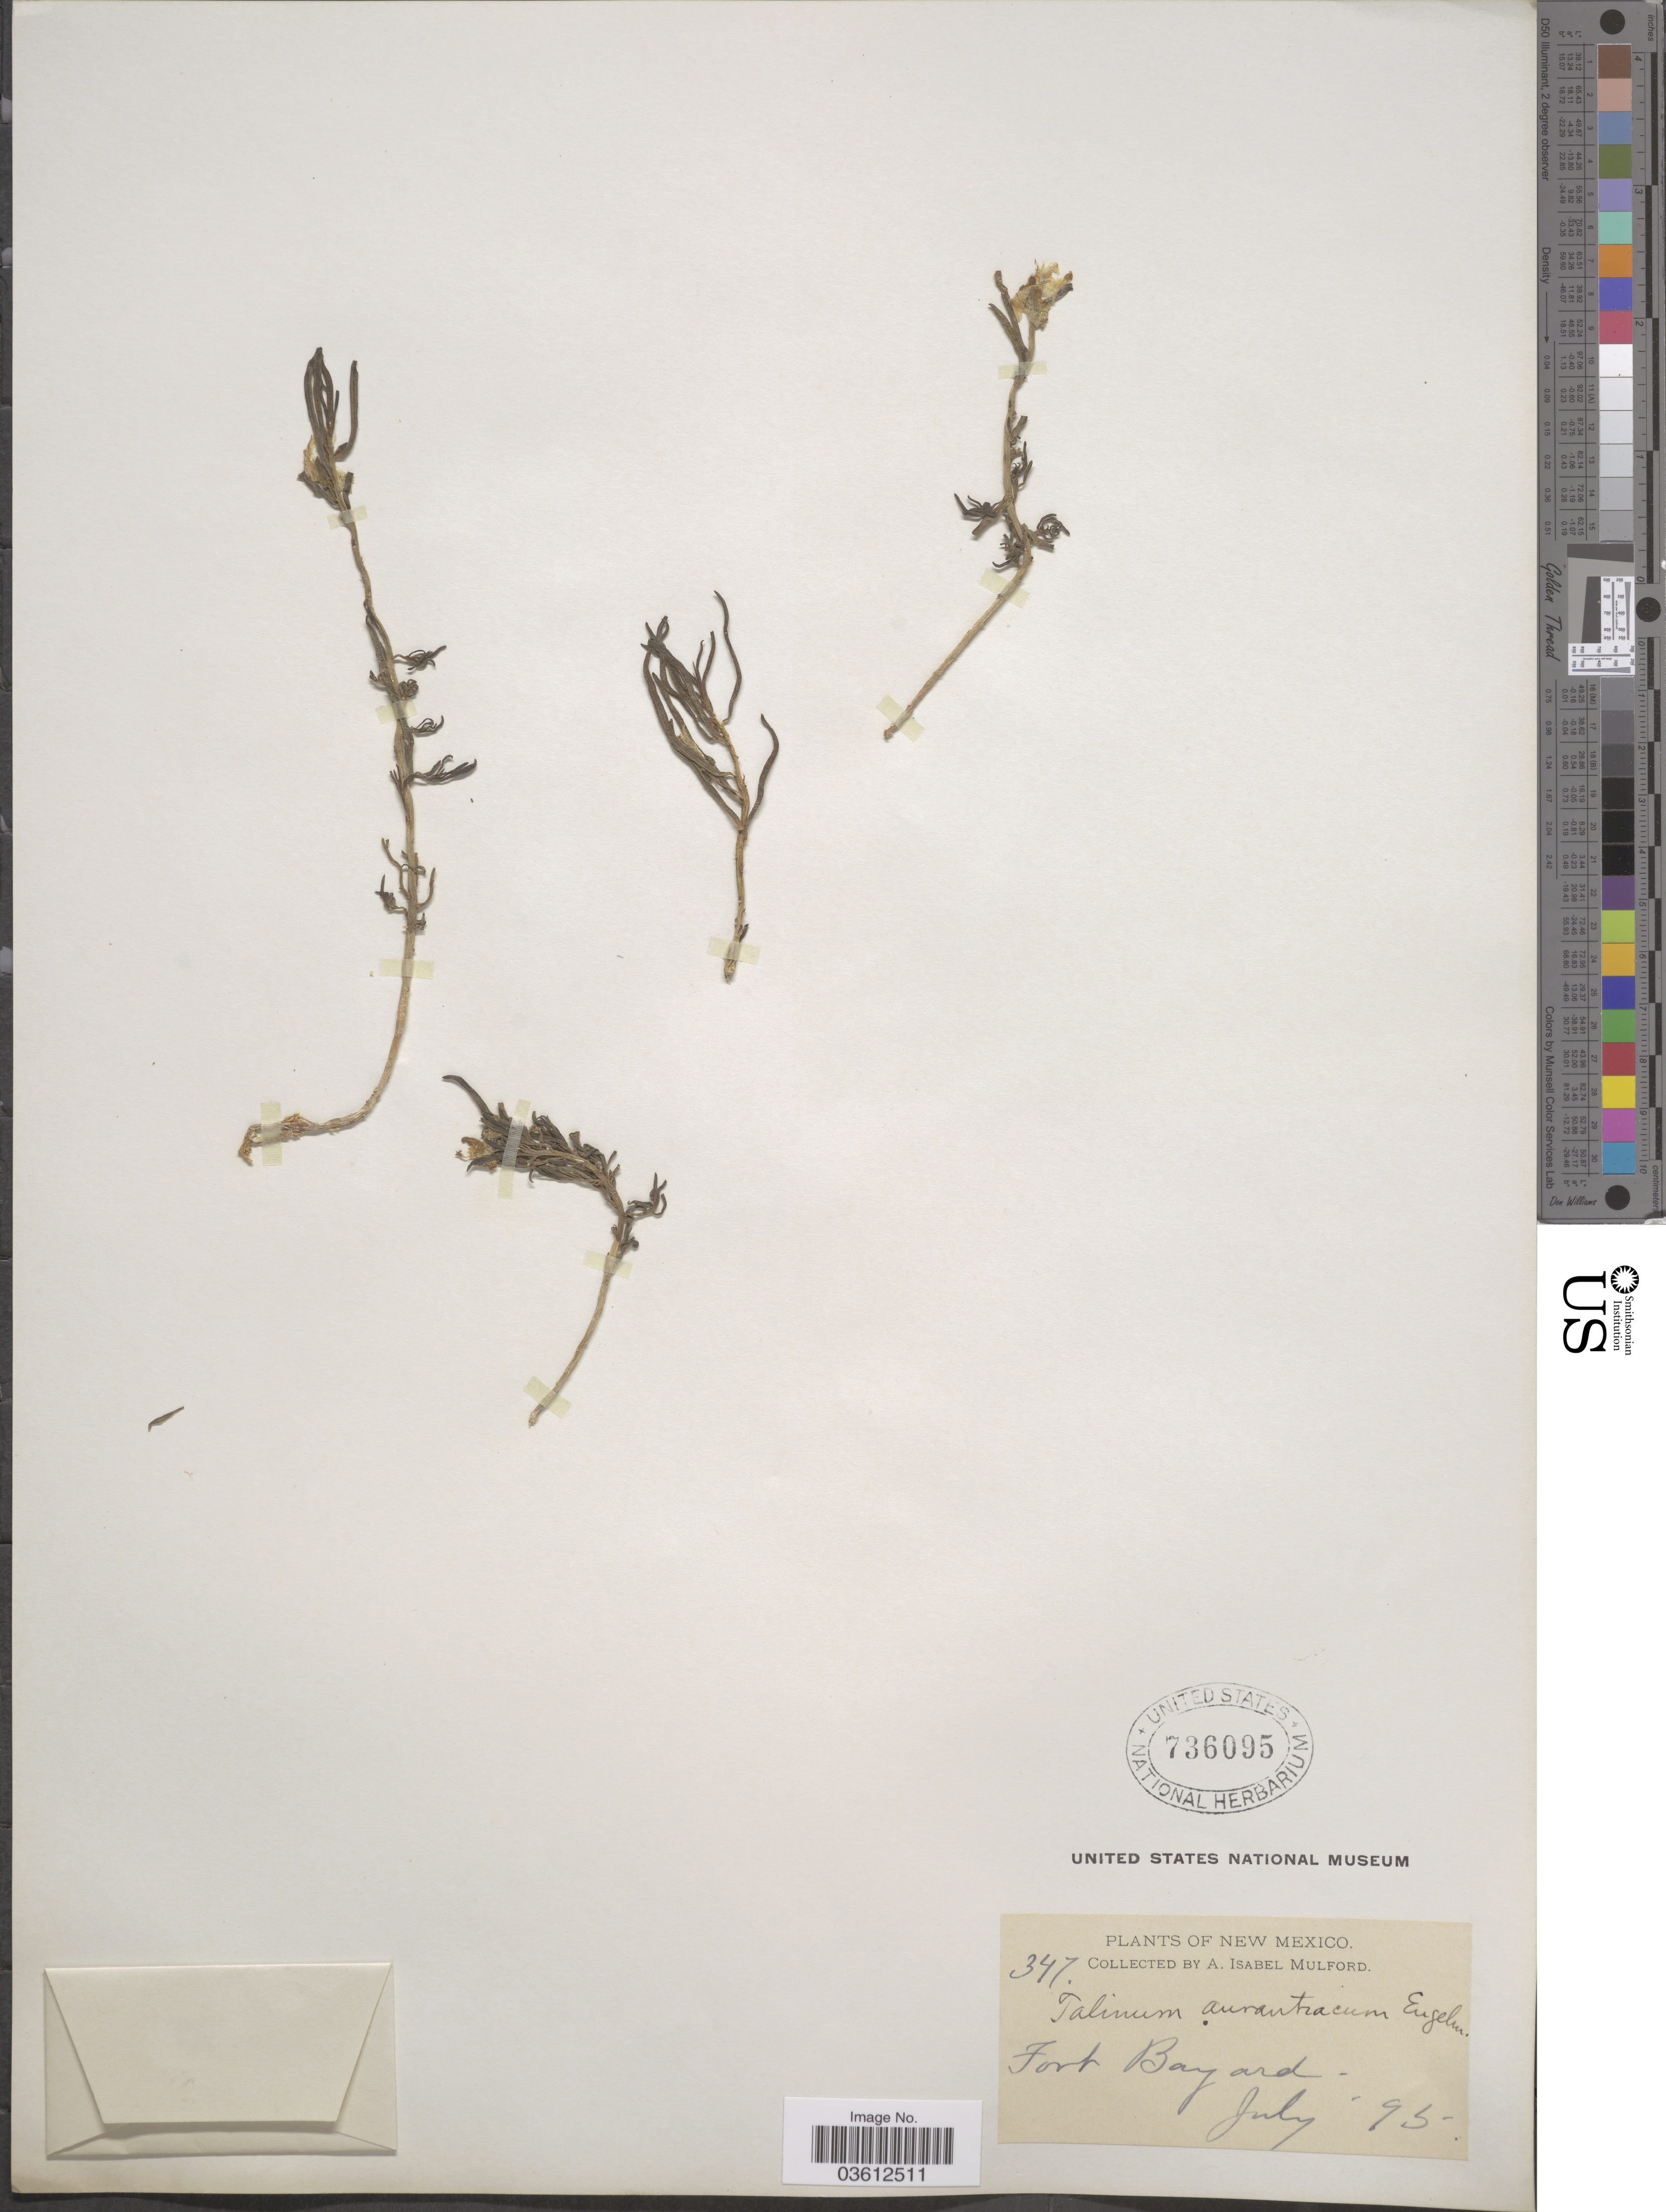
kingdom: Plantae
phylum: Tracheophyta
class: Magnoliopsida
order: Caryophyllales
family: Talinaceae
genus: Talinum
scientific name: Talinum aurantiacum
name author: Engelm. in A. Gray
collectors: A. Mulford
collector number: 347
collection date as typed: Transcribed d/m/y: /7/95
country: United States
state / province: New Mexico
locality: Fort Bayard.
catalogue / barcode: US 736095